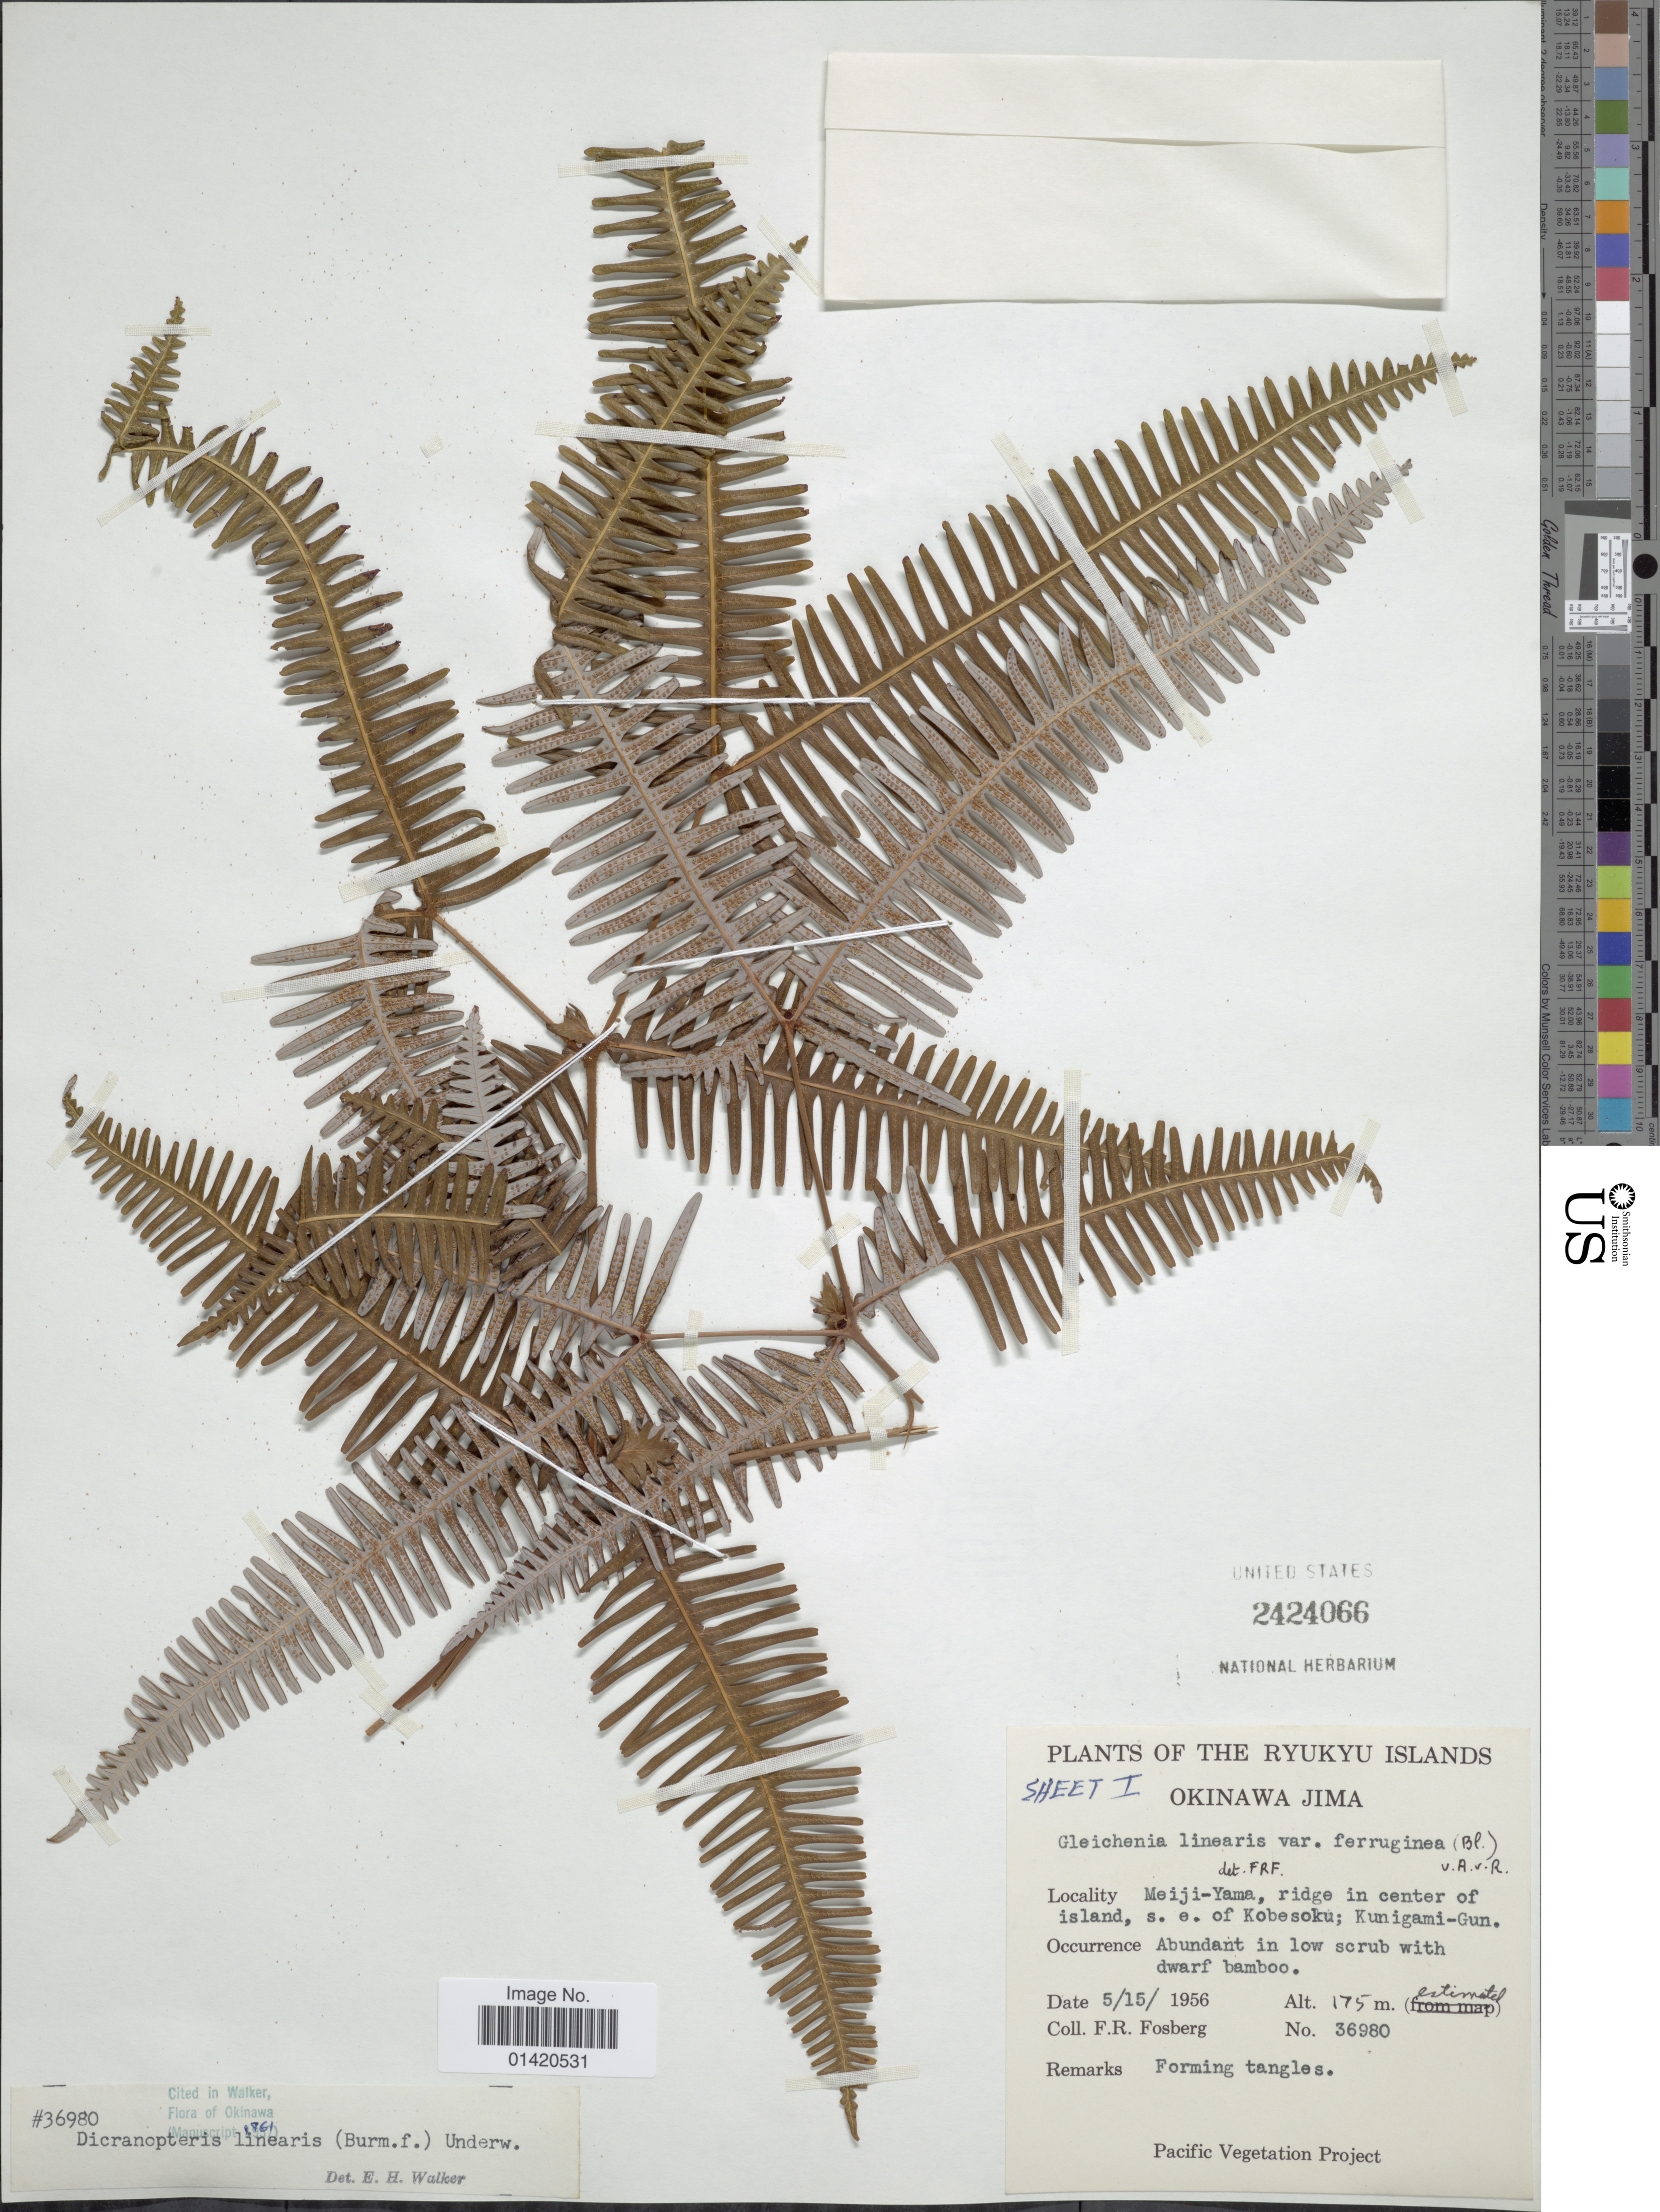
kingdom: Plantae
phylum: Tracheophyta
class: Polypodiopsida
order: Gleicheniales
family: Gleicheniaceae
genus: Dicranopteris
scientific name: Dicranopteris linearis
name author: (Burm. f.) Underw.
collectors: F. R. Fosberg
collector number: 36980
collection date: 1956-05-15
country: Japan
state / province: Okinawa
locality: The Ryukyu Islands, Okinawa Jima, Meiji-Yama, ridge in center of island, s.e. of Kobesoku; Kunigami-Gun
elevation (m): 175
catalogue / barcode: US 2424066